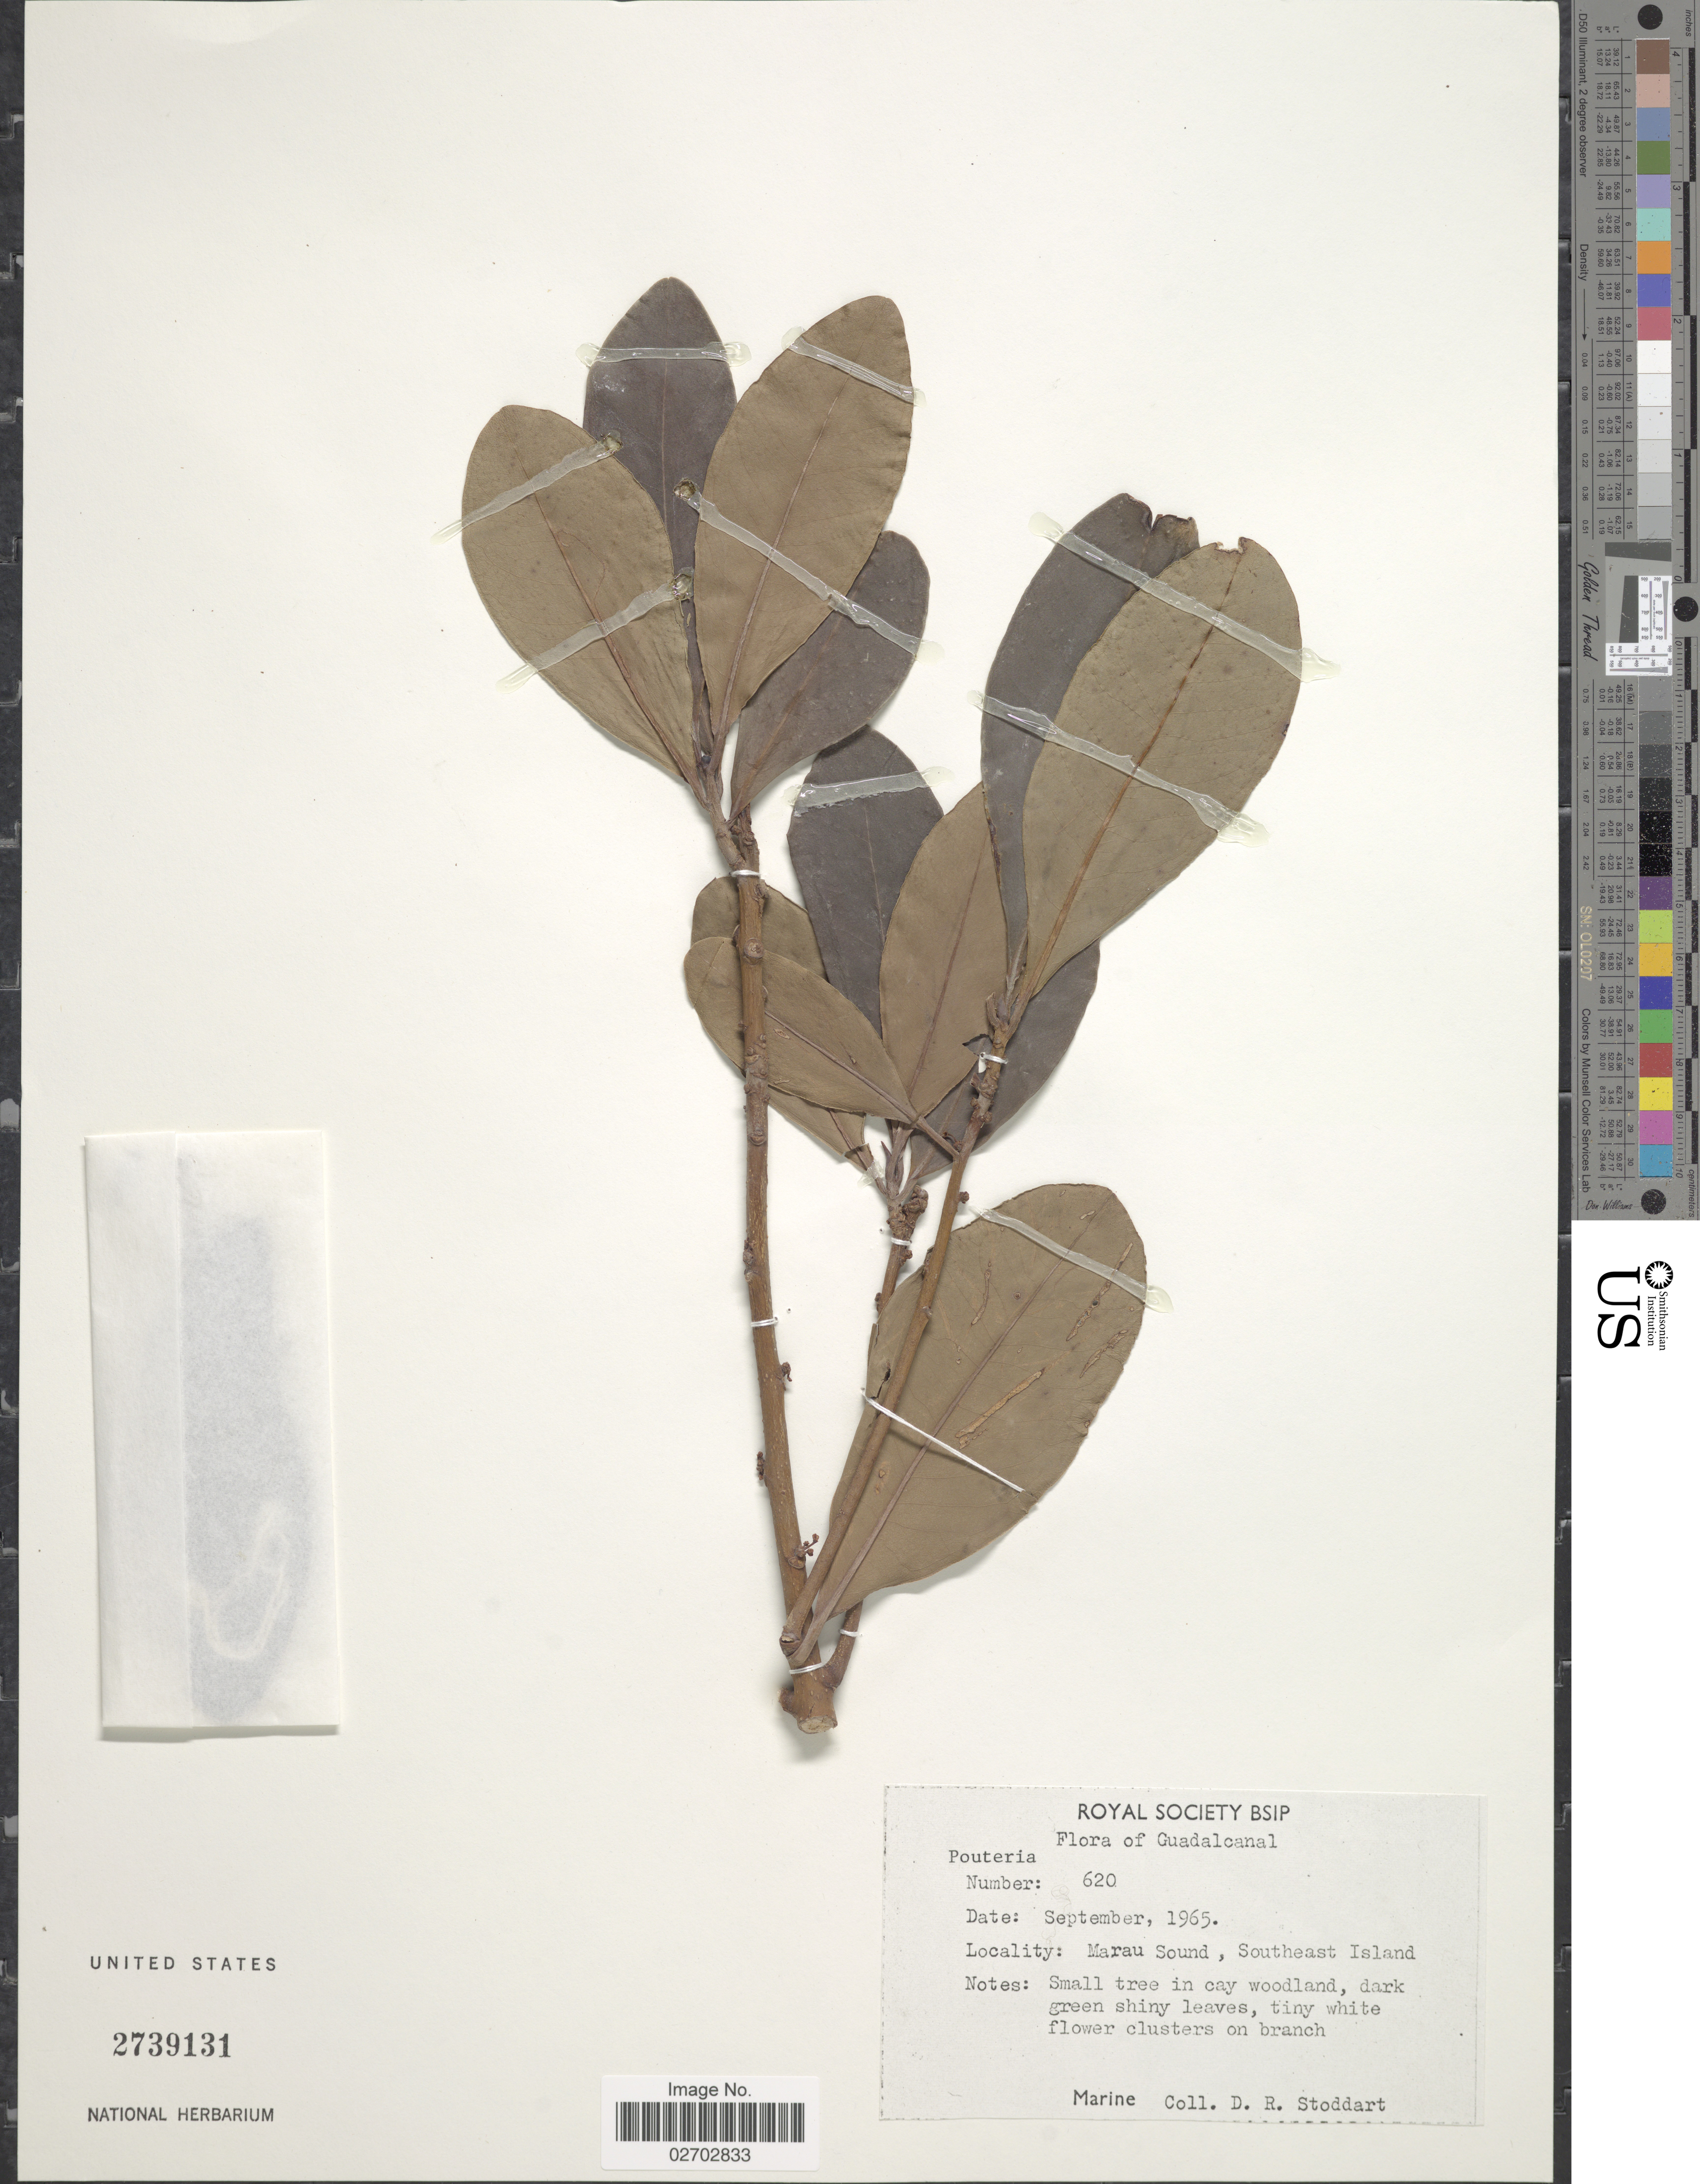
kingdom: Plantae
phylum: Tracheophyta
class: Magnoliopsida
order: Ericales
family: Sapotaceae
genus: Pouteria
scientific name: Pouteria sp.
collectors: D. R. Stoddart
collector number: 620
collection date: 1965-09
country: Solomon Islands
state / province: Solomon Islands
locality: Guadalcanal. Marau Sound, Southeast Island.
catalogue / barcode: US 2739131